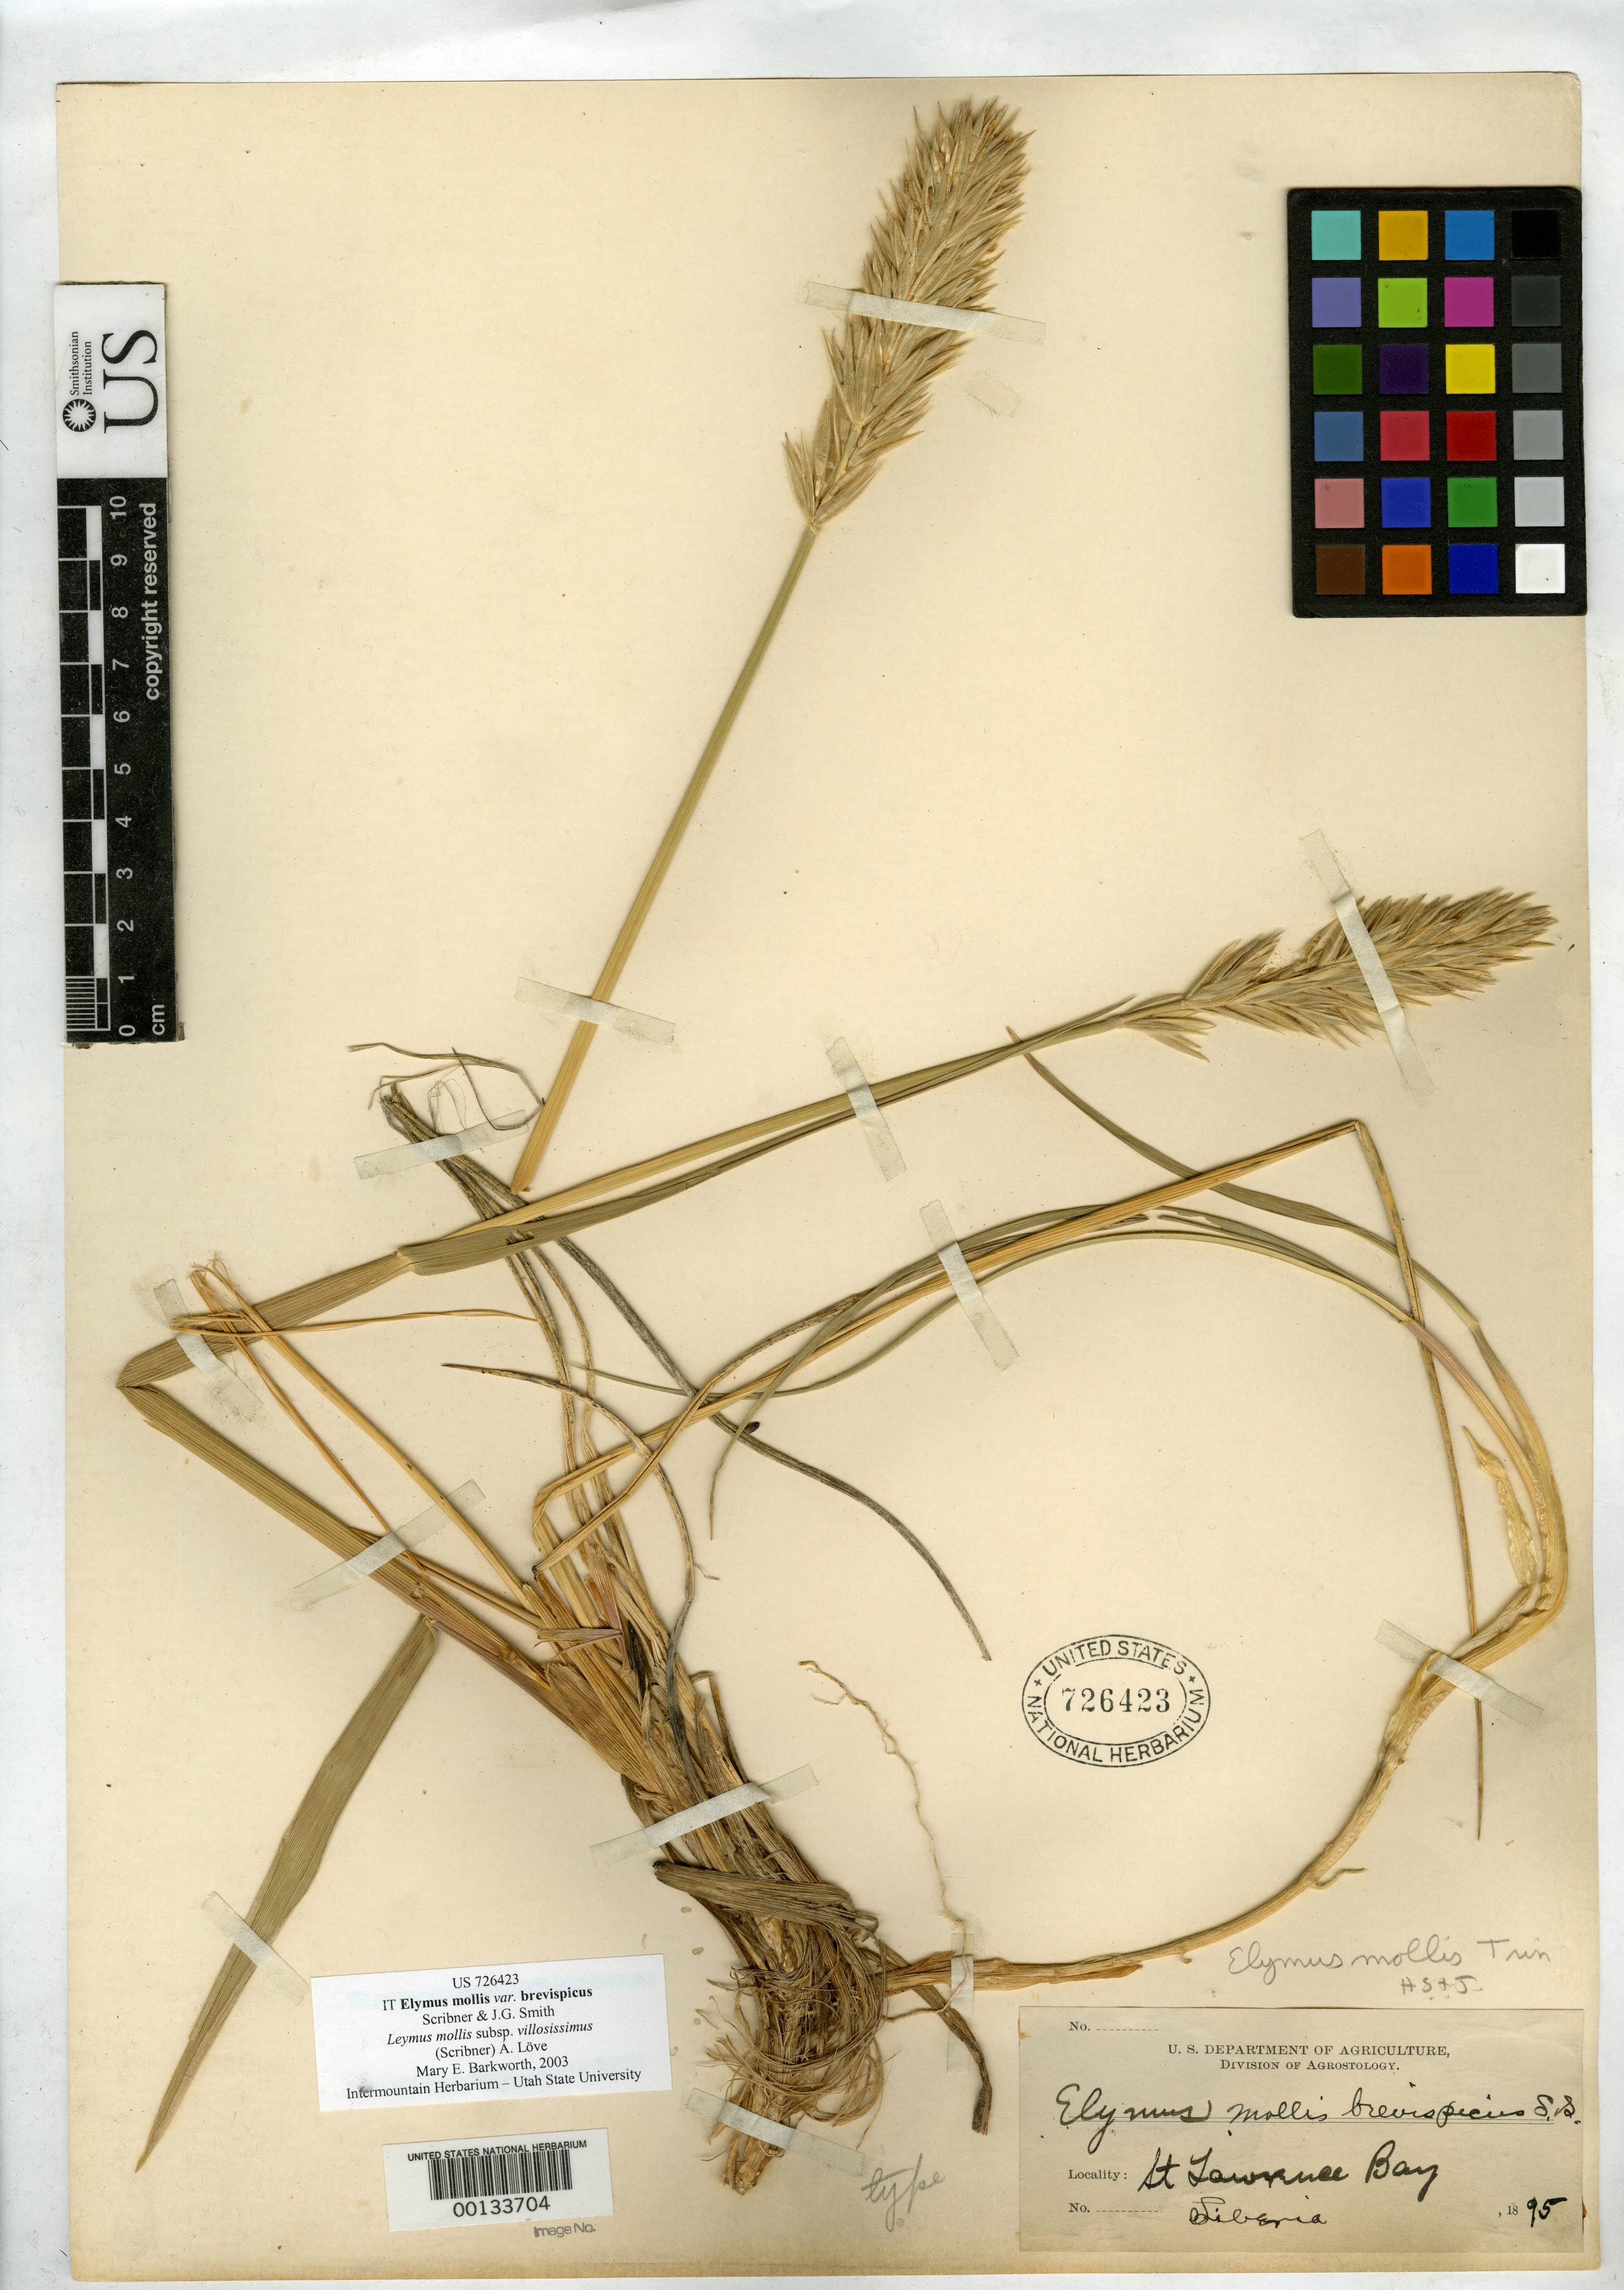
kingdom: Plantae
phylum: Tracheophyta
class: Liliopsida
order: Poales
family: Poaceae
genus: Elymus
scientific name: Elymus mollis var. brevispicus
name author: Scribn. & J.G. Sm.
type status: Isotype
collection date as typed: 1895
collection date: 1895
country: Russian Federation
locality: Siberia.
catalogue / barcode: US 726423